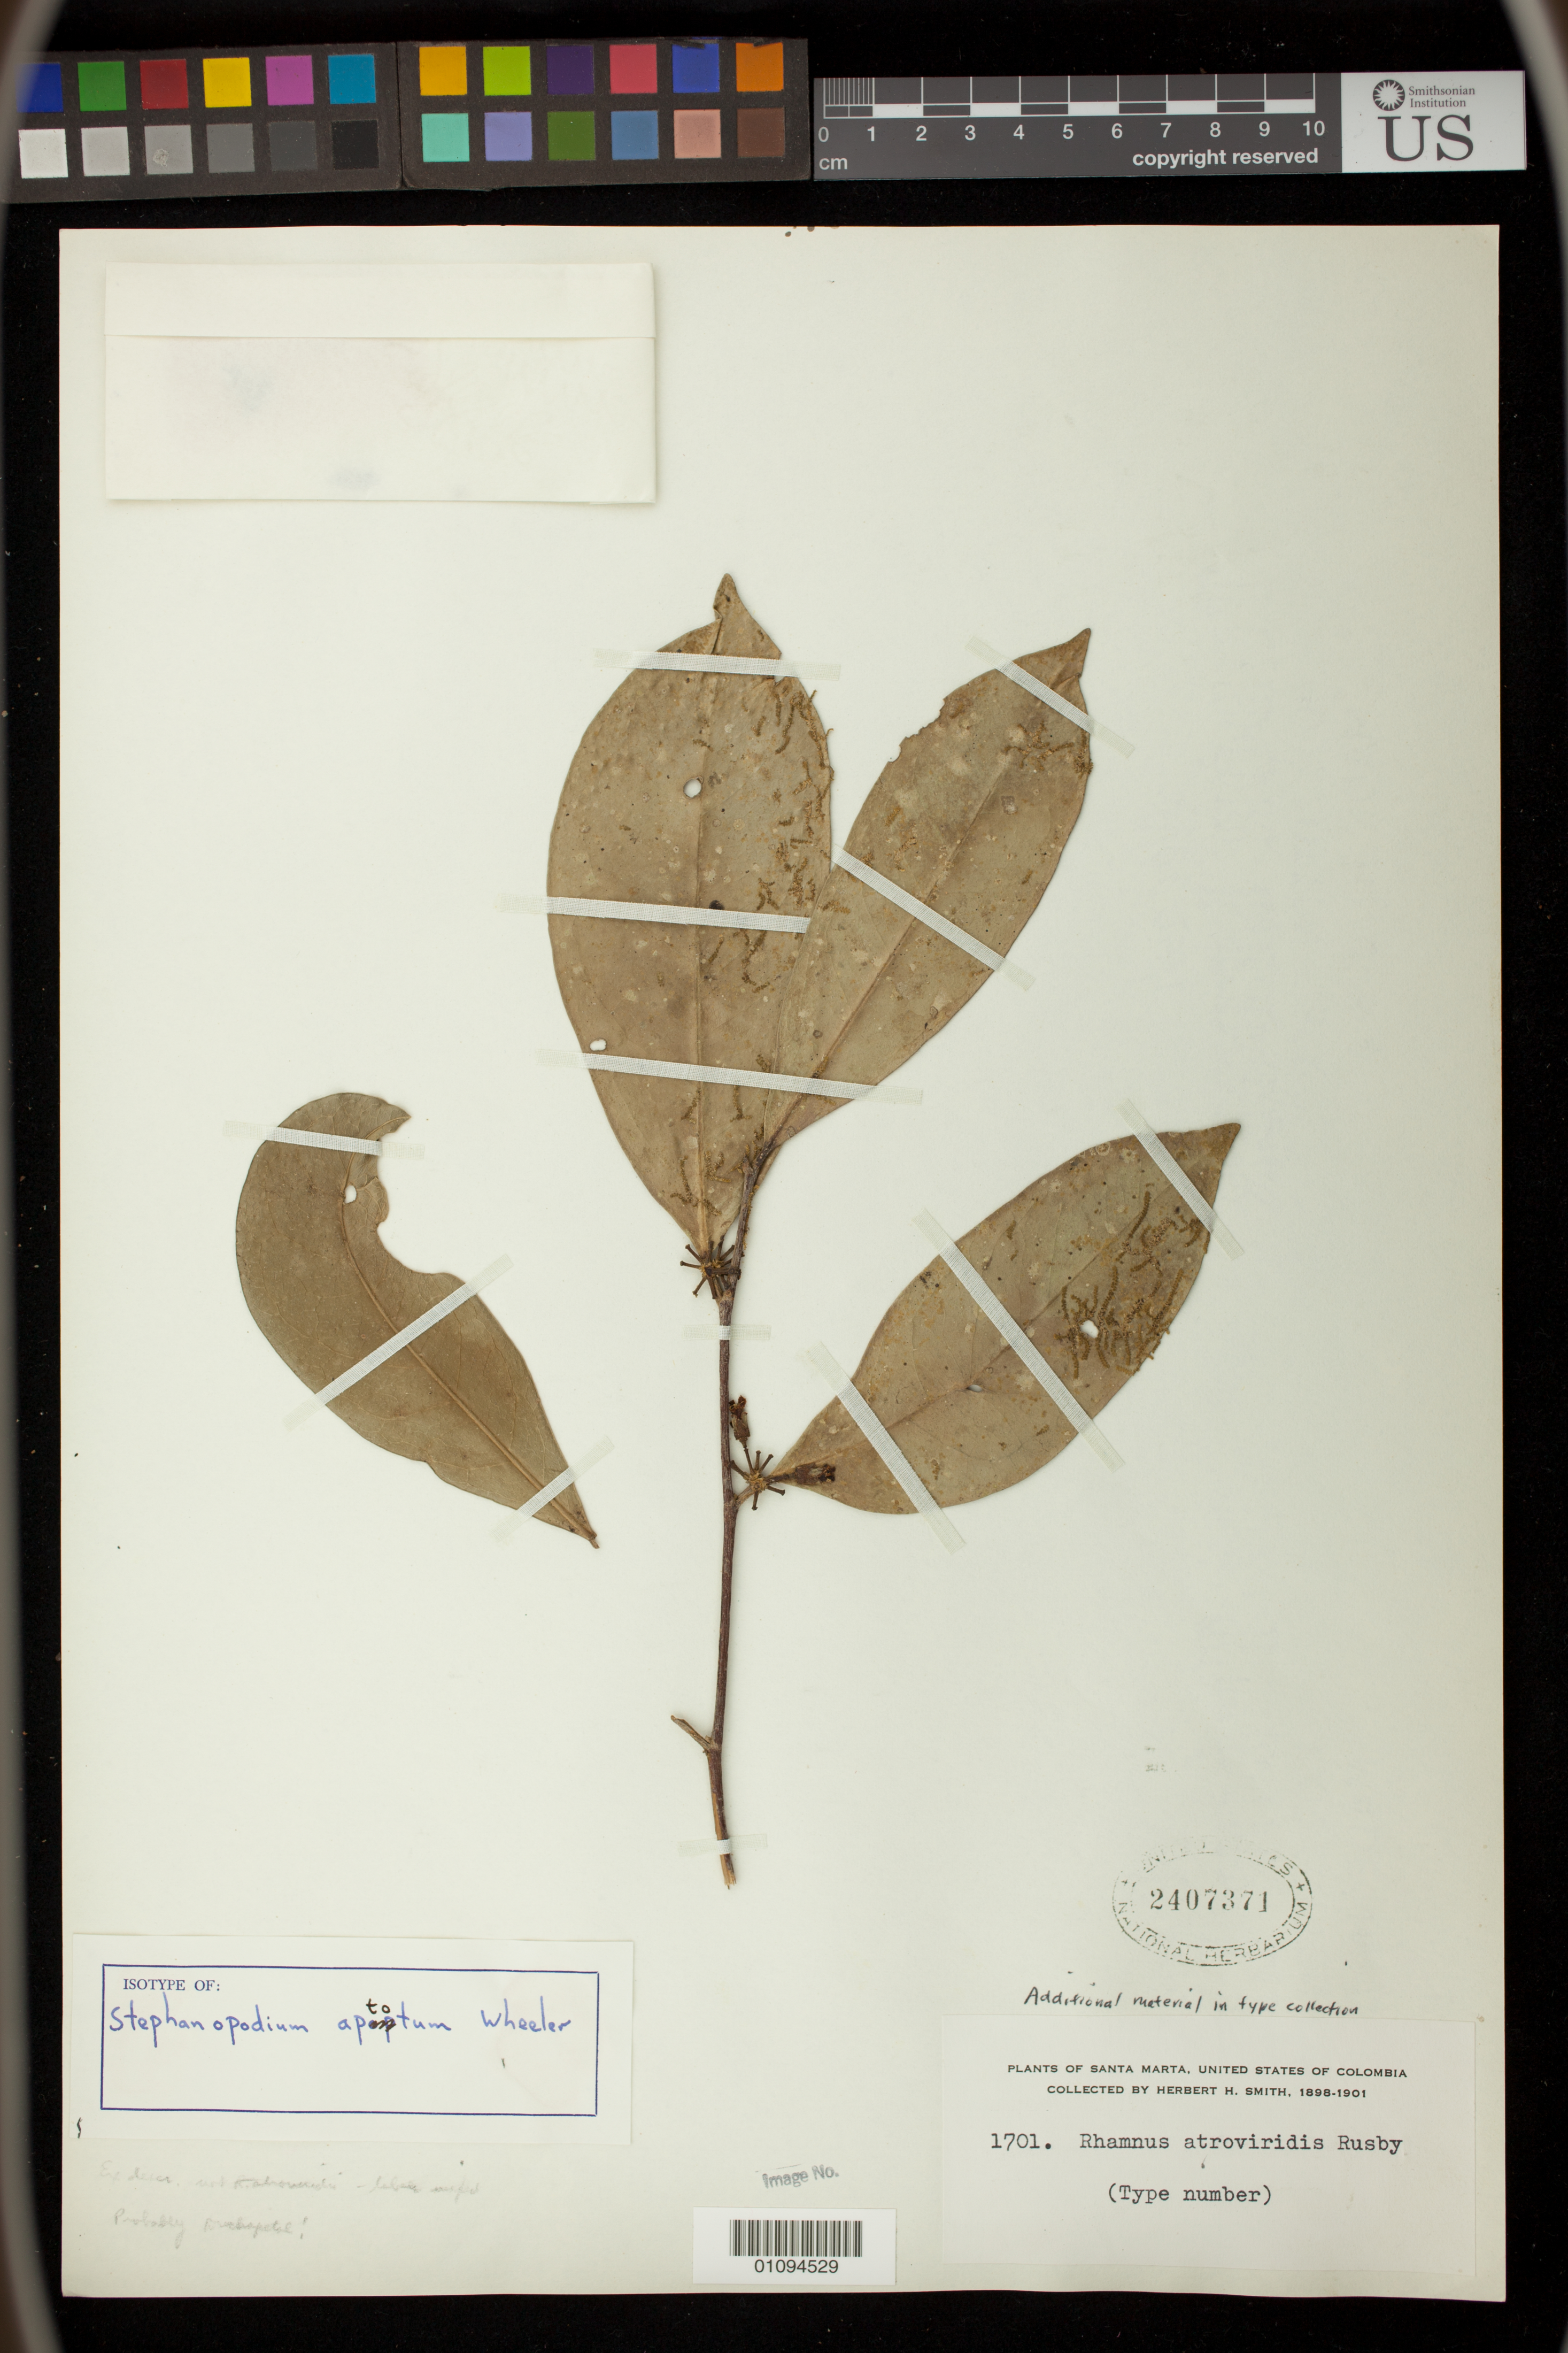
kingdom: Plantae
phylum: Tracheophyta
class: Magnoliopsida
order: Malpighiales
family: Dichapetalaceae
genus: Stephanopodium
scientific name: Stephanopodium apoptum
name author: L.C. Wheeler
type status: Isotype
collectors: Herbert H. Smith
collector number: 1701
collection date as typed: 1898 to -- --- 1901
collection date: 1898/1901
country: Colombia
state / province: Magdalena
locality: Santa Marta.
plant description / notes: Collection date on the other sheet is 1898-1899.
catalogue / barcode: US 2407371